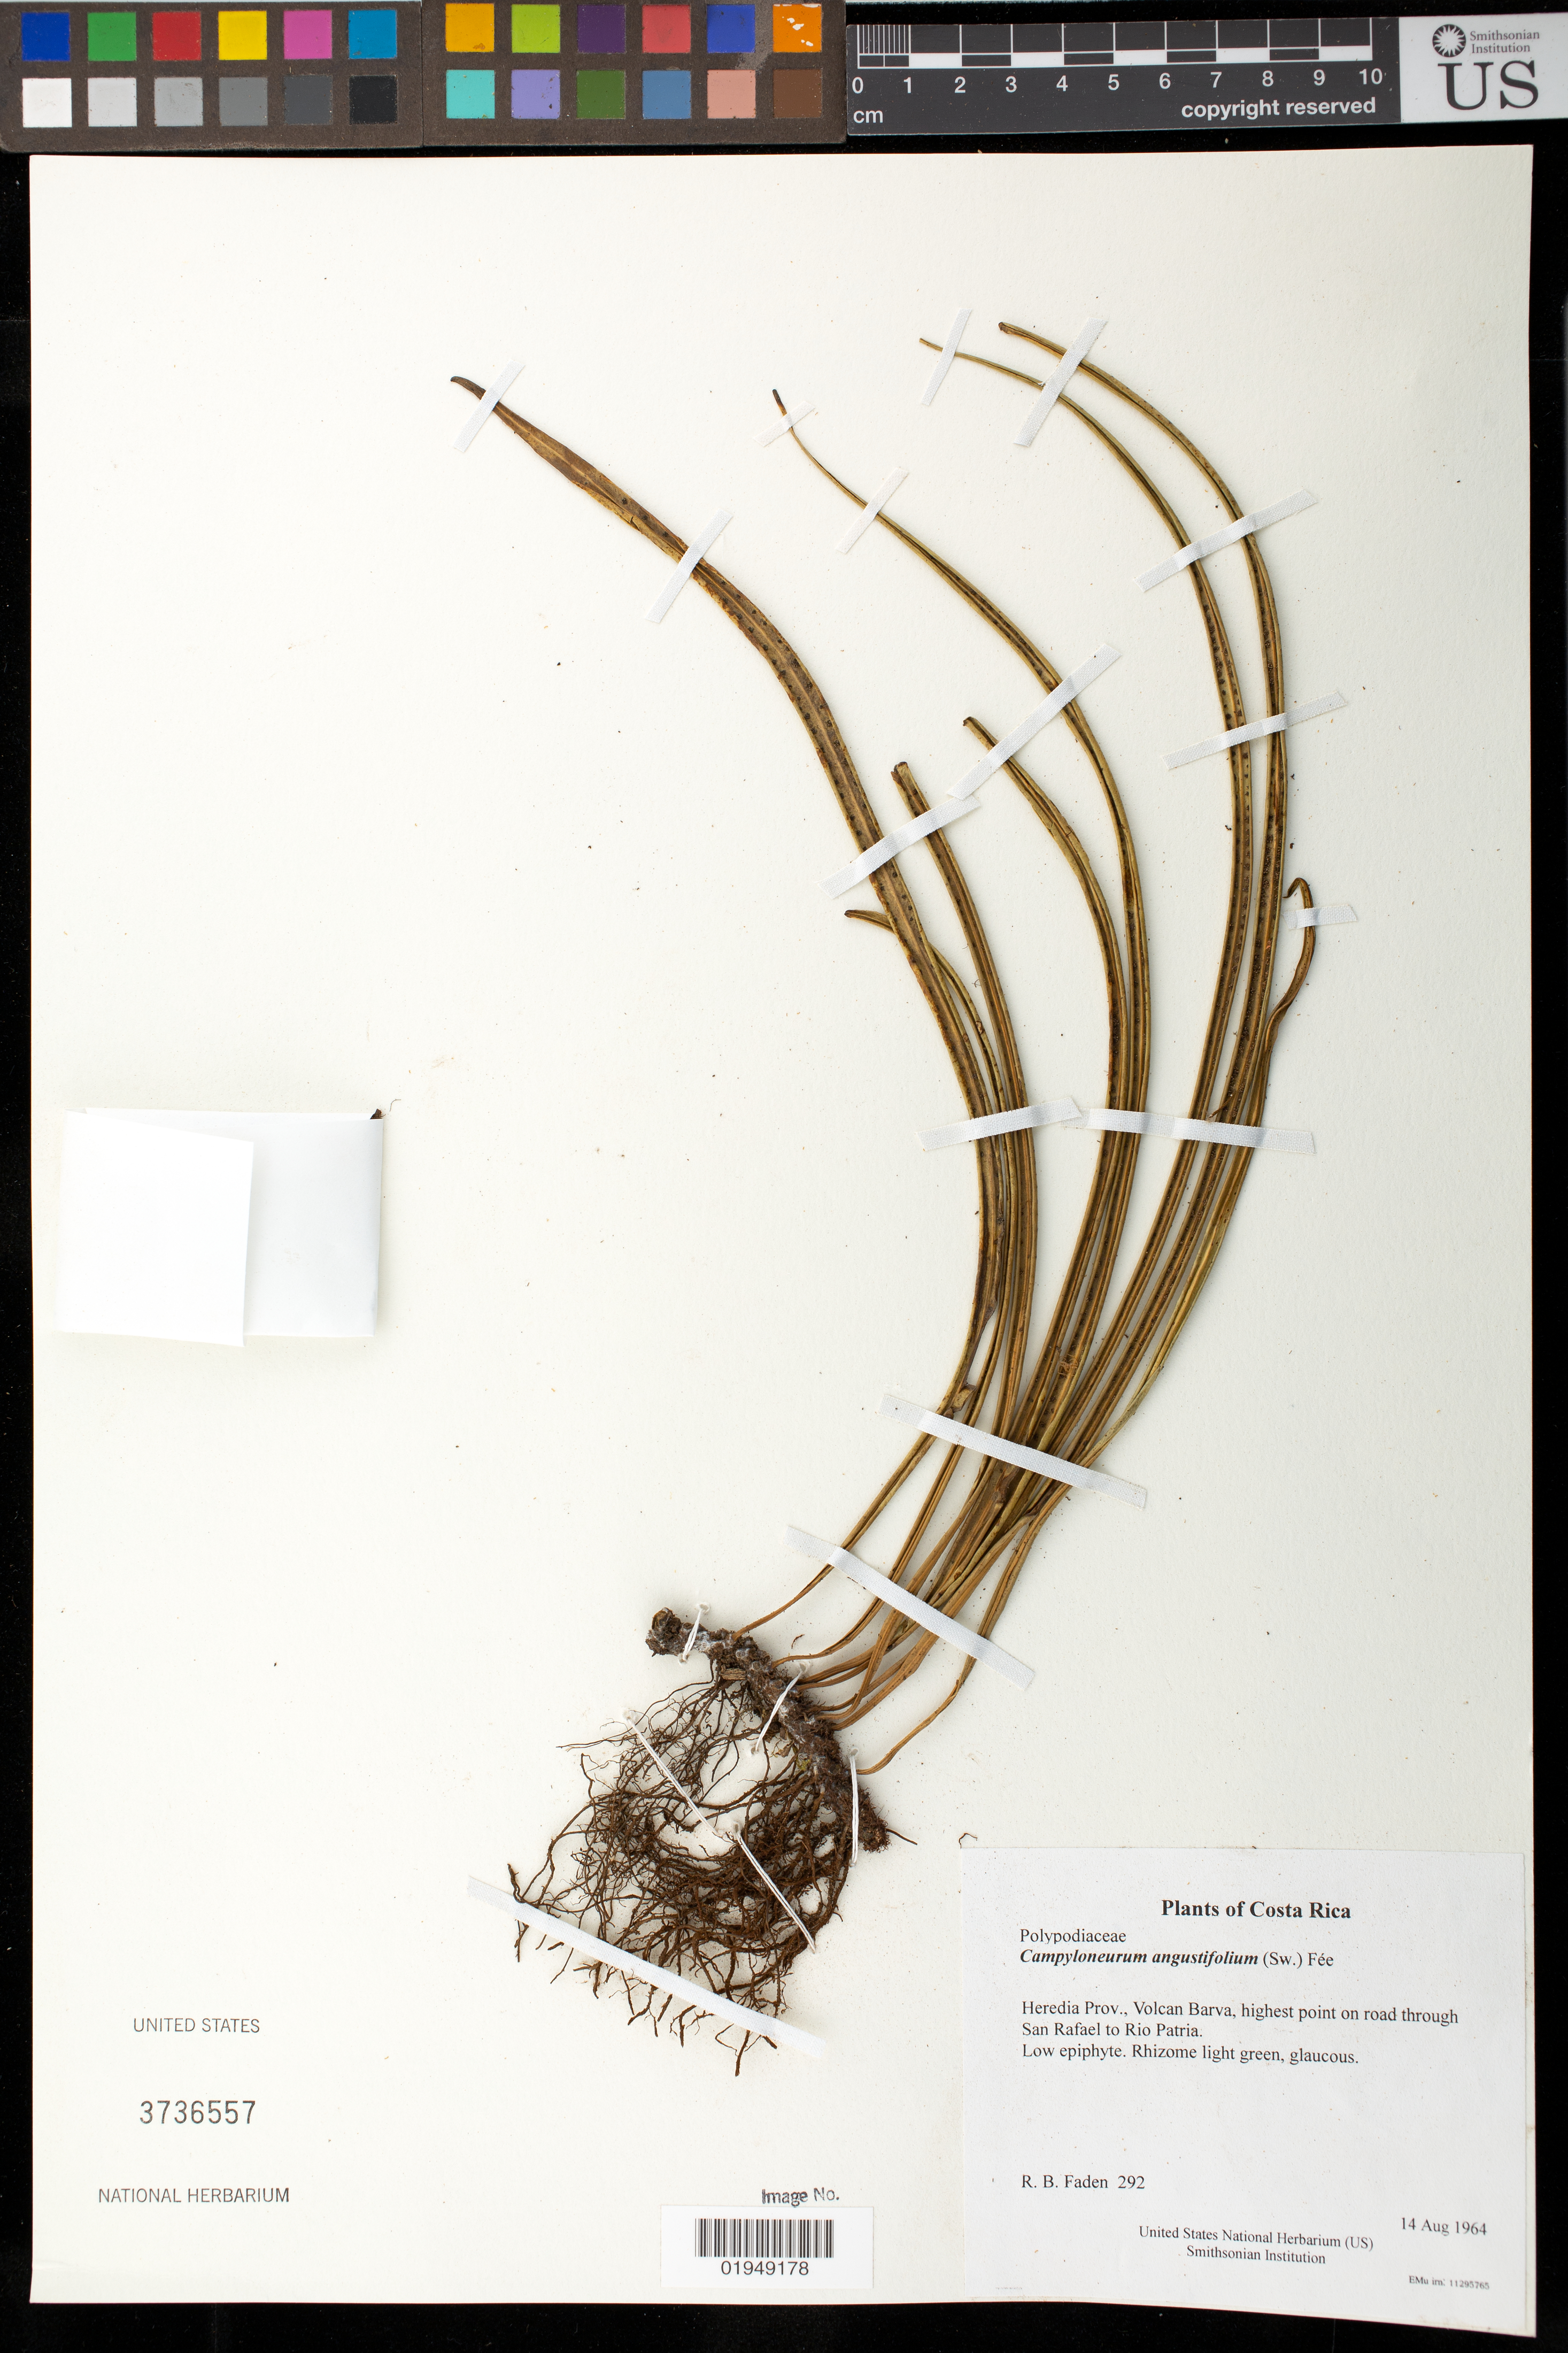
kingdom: Plantae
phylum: Tracheophyta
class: Polypodiopsida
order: Polypodiales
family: Polypodiaceae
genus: Campyloneurum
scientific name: Campyloneurum angustifolium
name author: (Sw.) Fée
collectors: R. B. Faden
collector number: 292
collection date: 1964-08-14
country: Costa Rica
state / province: Heredia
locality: Volcan Barva, highest point on road through San Rafael to Rio Patria.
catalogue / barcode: US 3736557